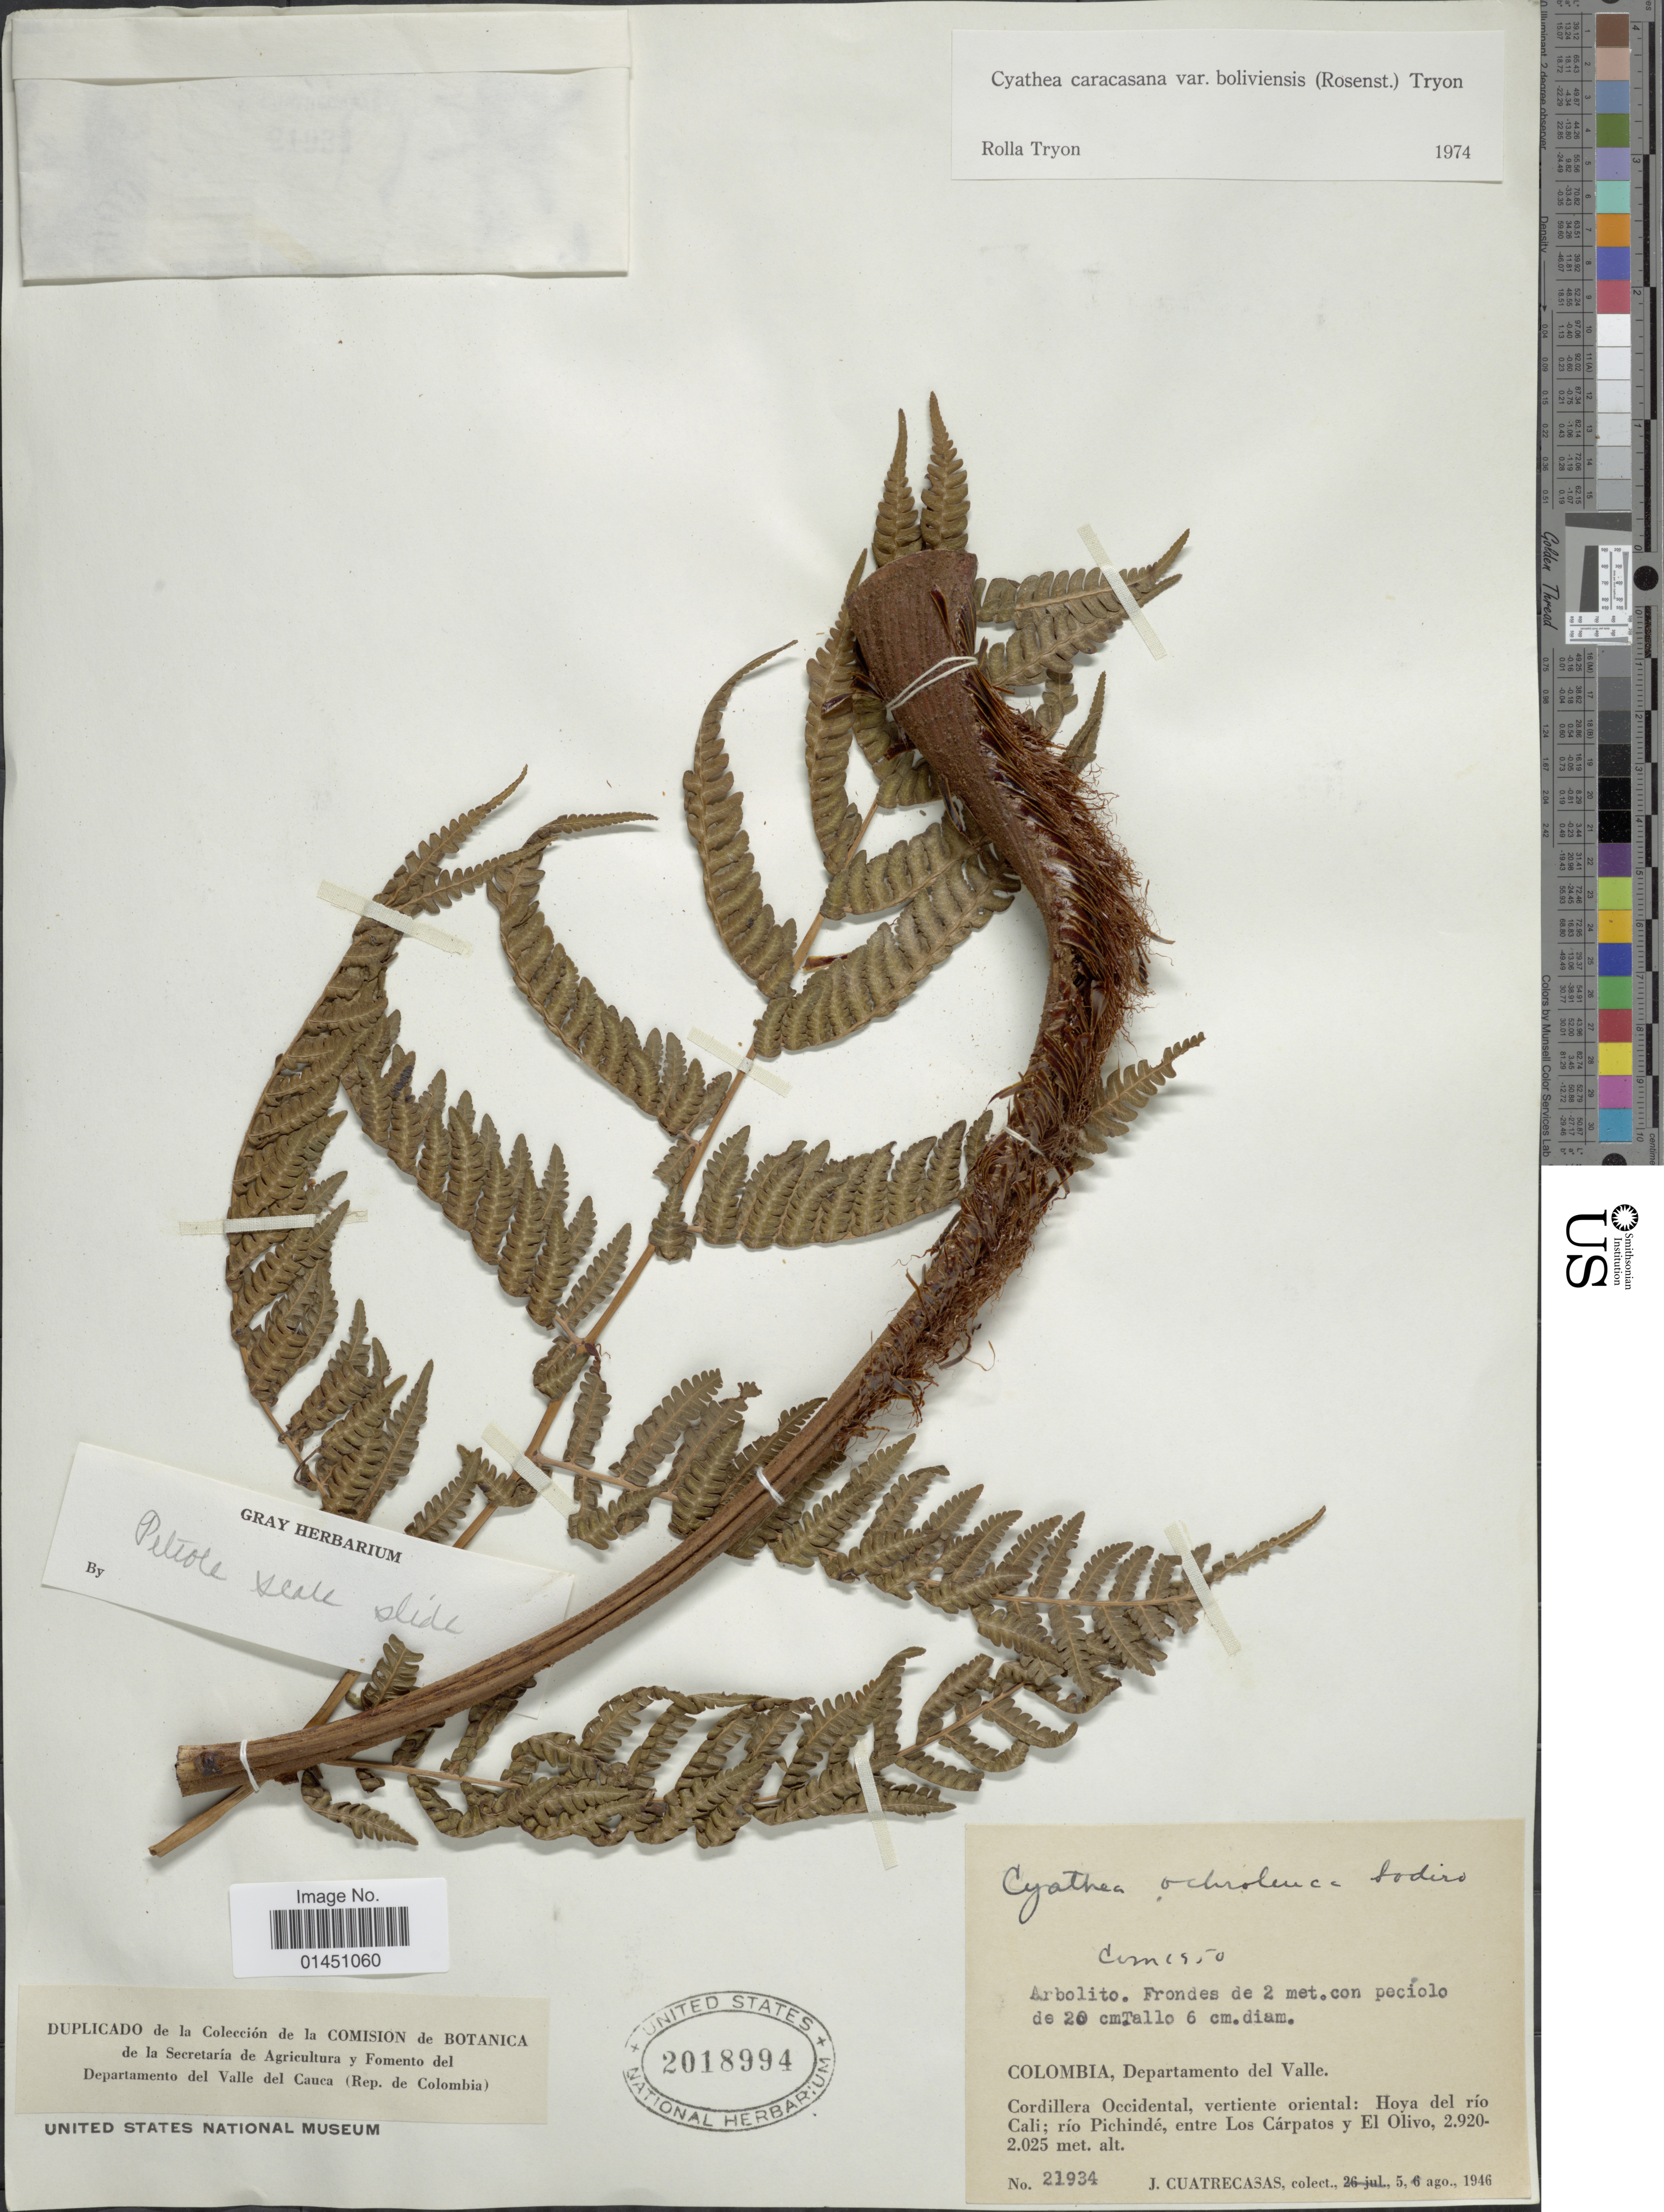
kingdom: Plantae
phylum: Tracheophyta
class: Polypodiopsida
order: Cyatheales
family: Cyatheaceae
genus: Cyathea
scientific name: Cyathea caracasana var. boliviensis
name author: (Rosenst.) R.M. Tryon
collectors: J. Cuatrecasas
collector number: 21934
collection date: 1946-08-05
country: Colombia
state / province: Valle del Cauca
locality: Departamento del Valle, Cordiller Occidental, vertiente oriental: Hoya del rio Calil rio Pichinde, entre Los Carpatos y El Olivo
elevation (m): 2025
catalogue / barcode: US 2018994